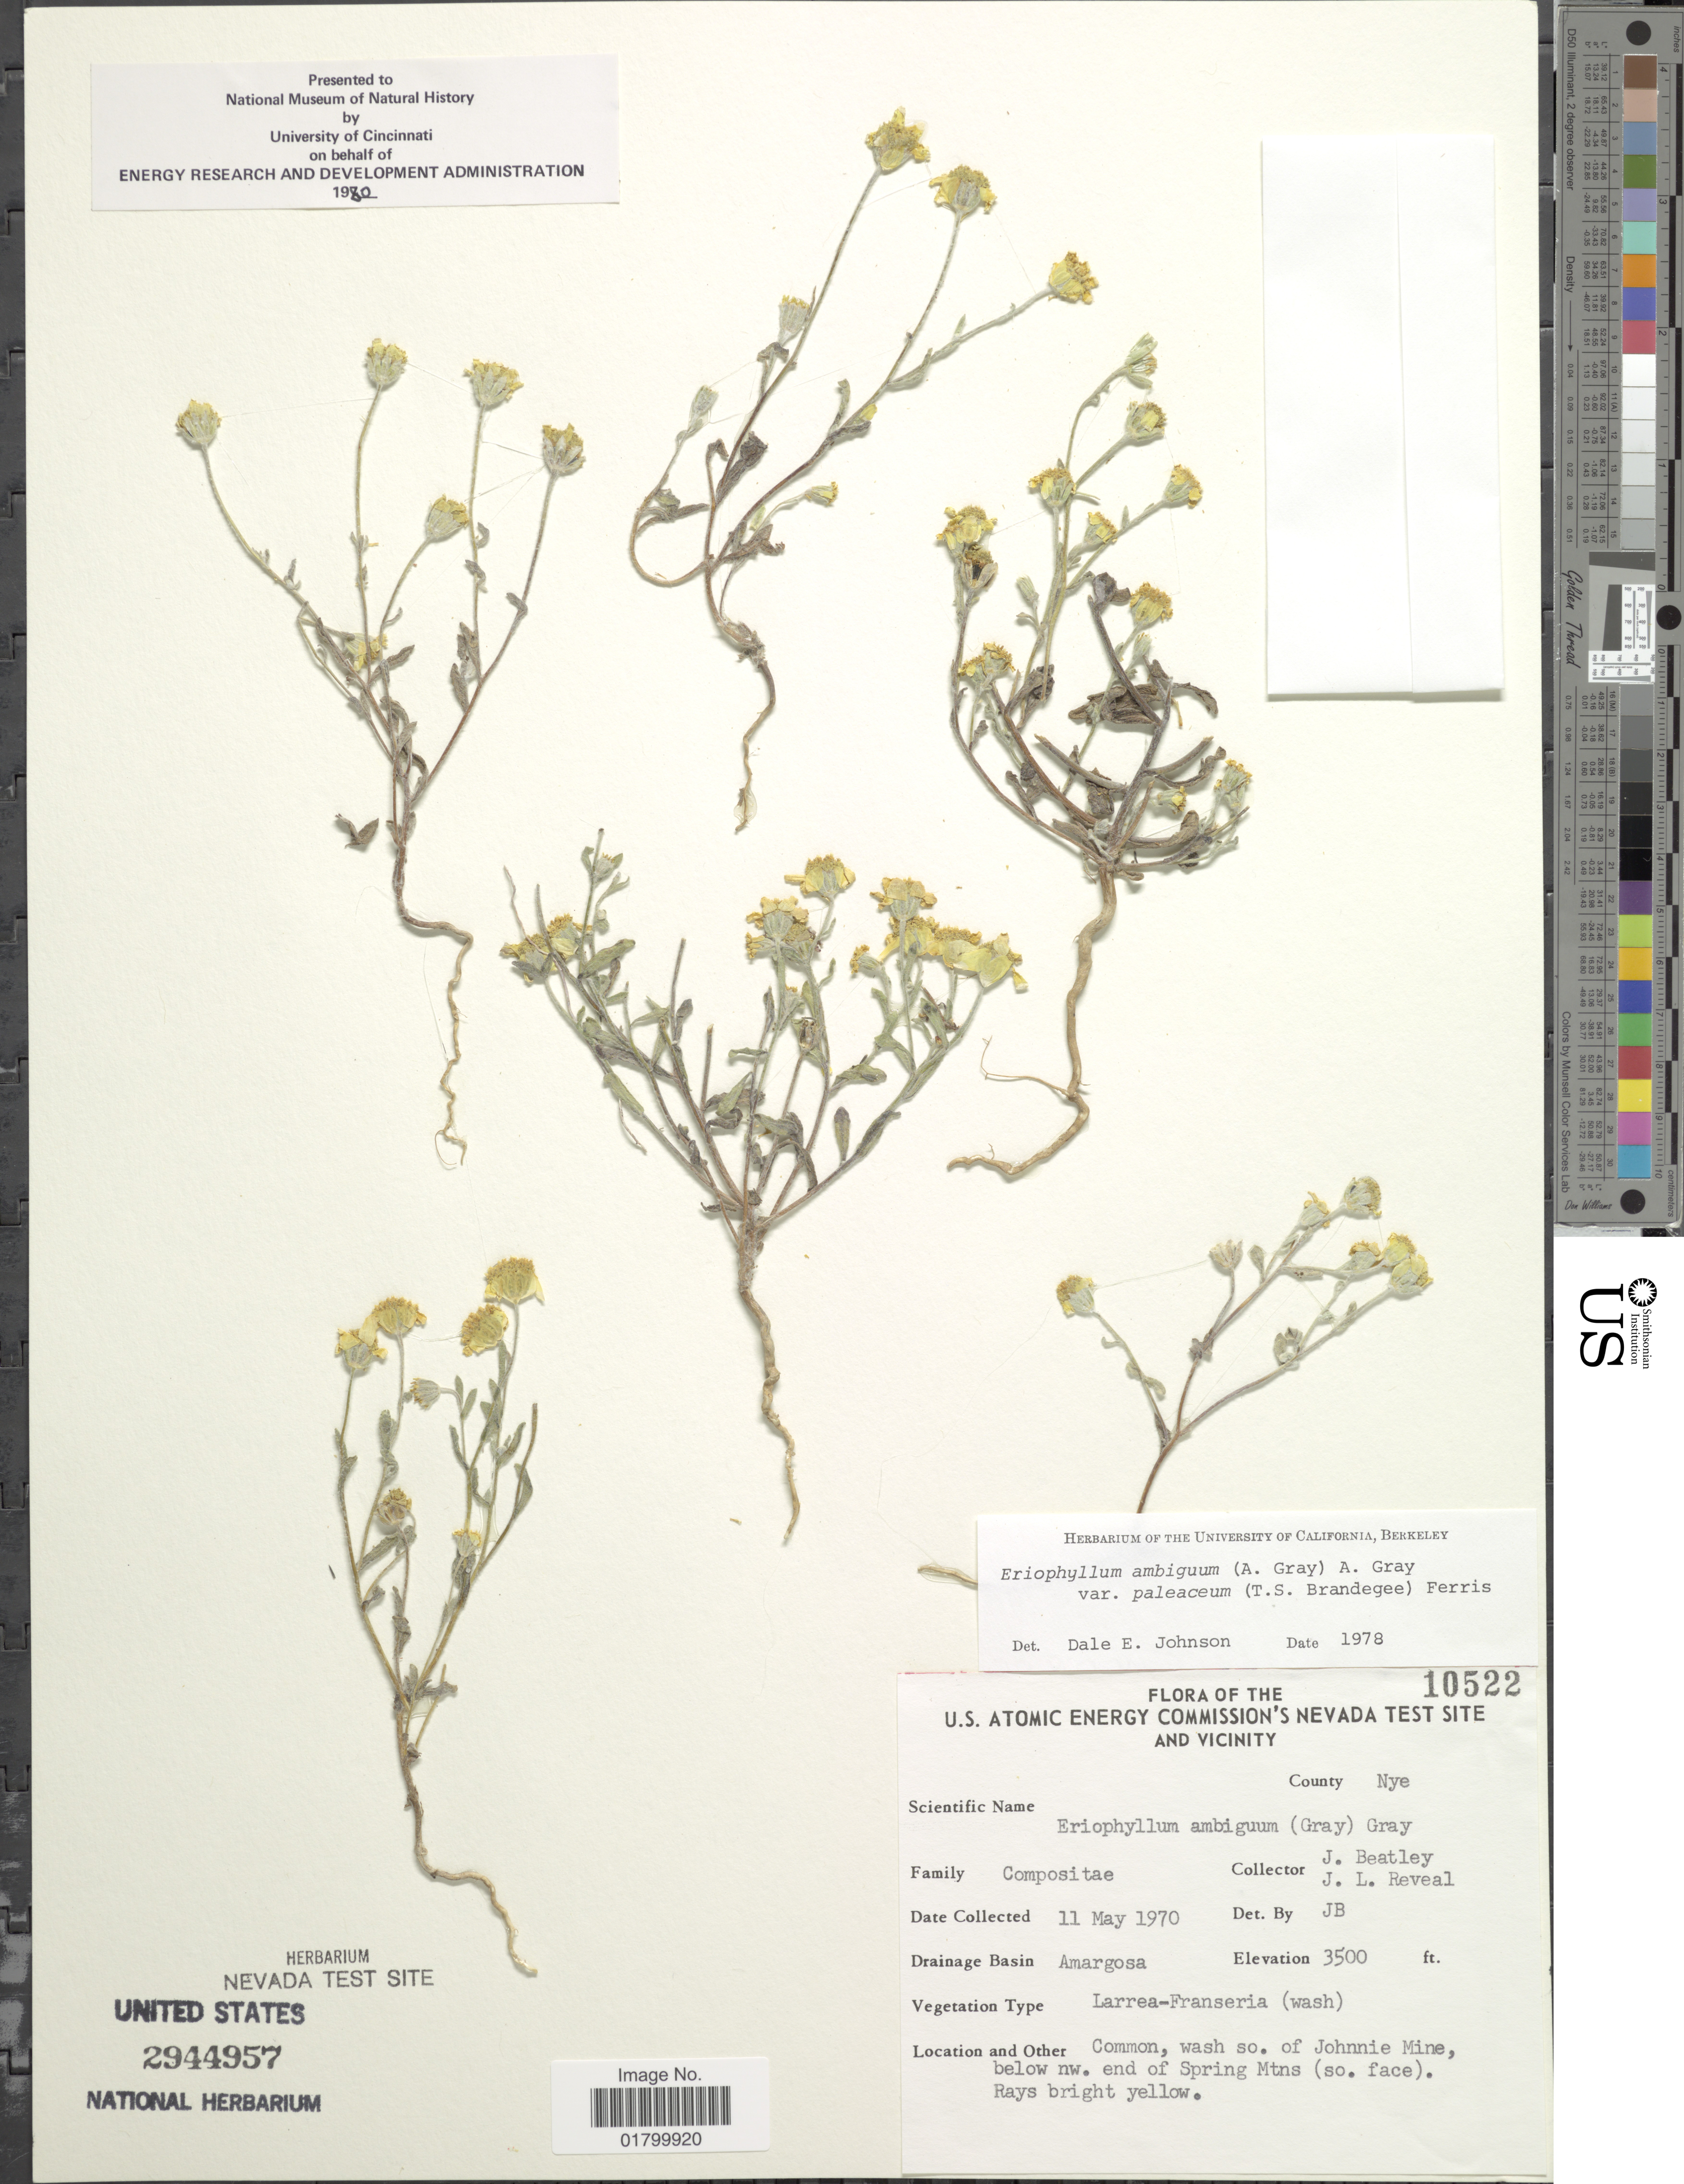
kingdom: Plantae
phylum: Tracheophyta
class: Magnoliopsida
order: Asterales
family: Asteraceae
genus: Eriophyllum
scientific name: Eriophyllum ambiguum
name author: (A. Gray) A. Gray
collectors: J. C. Beatley & J. L. Reveal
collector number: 10522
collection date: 1970-05-11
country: United States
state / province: Nevada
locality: U.S. Atomic Energy Commission's Nevada Test Site And Vicinity, County Nye, Drainage Basin Amargosa, Common, wash so. of Johnnie Mine, below nw. end of Spring Mtns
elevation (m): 1067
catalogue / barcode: US 2944957